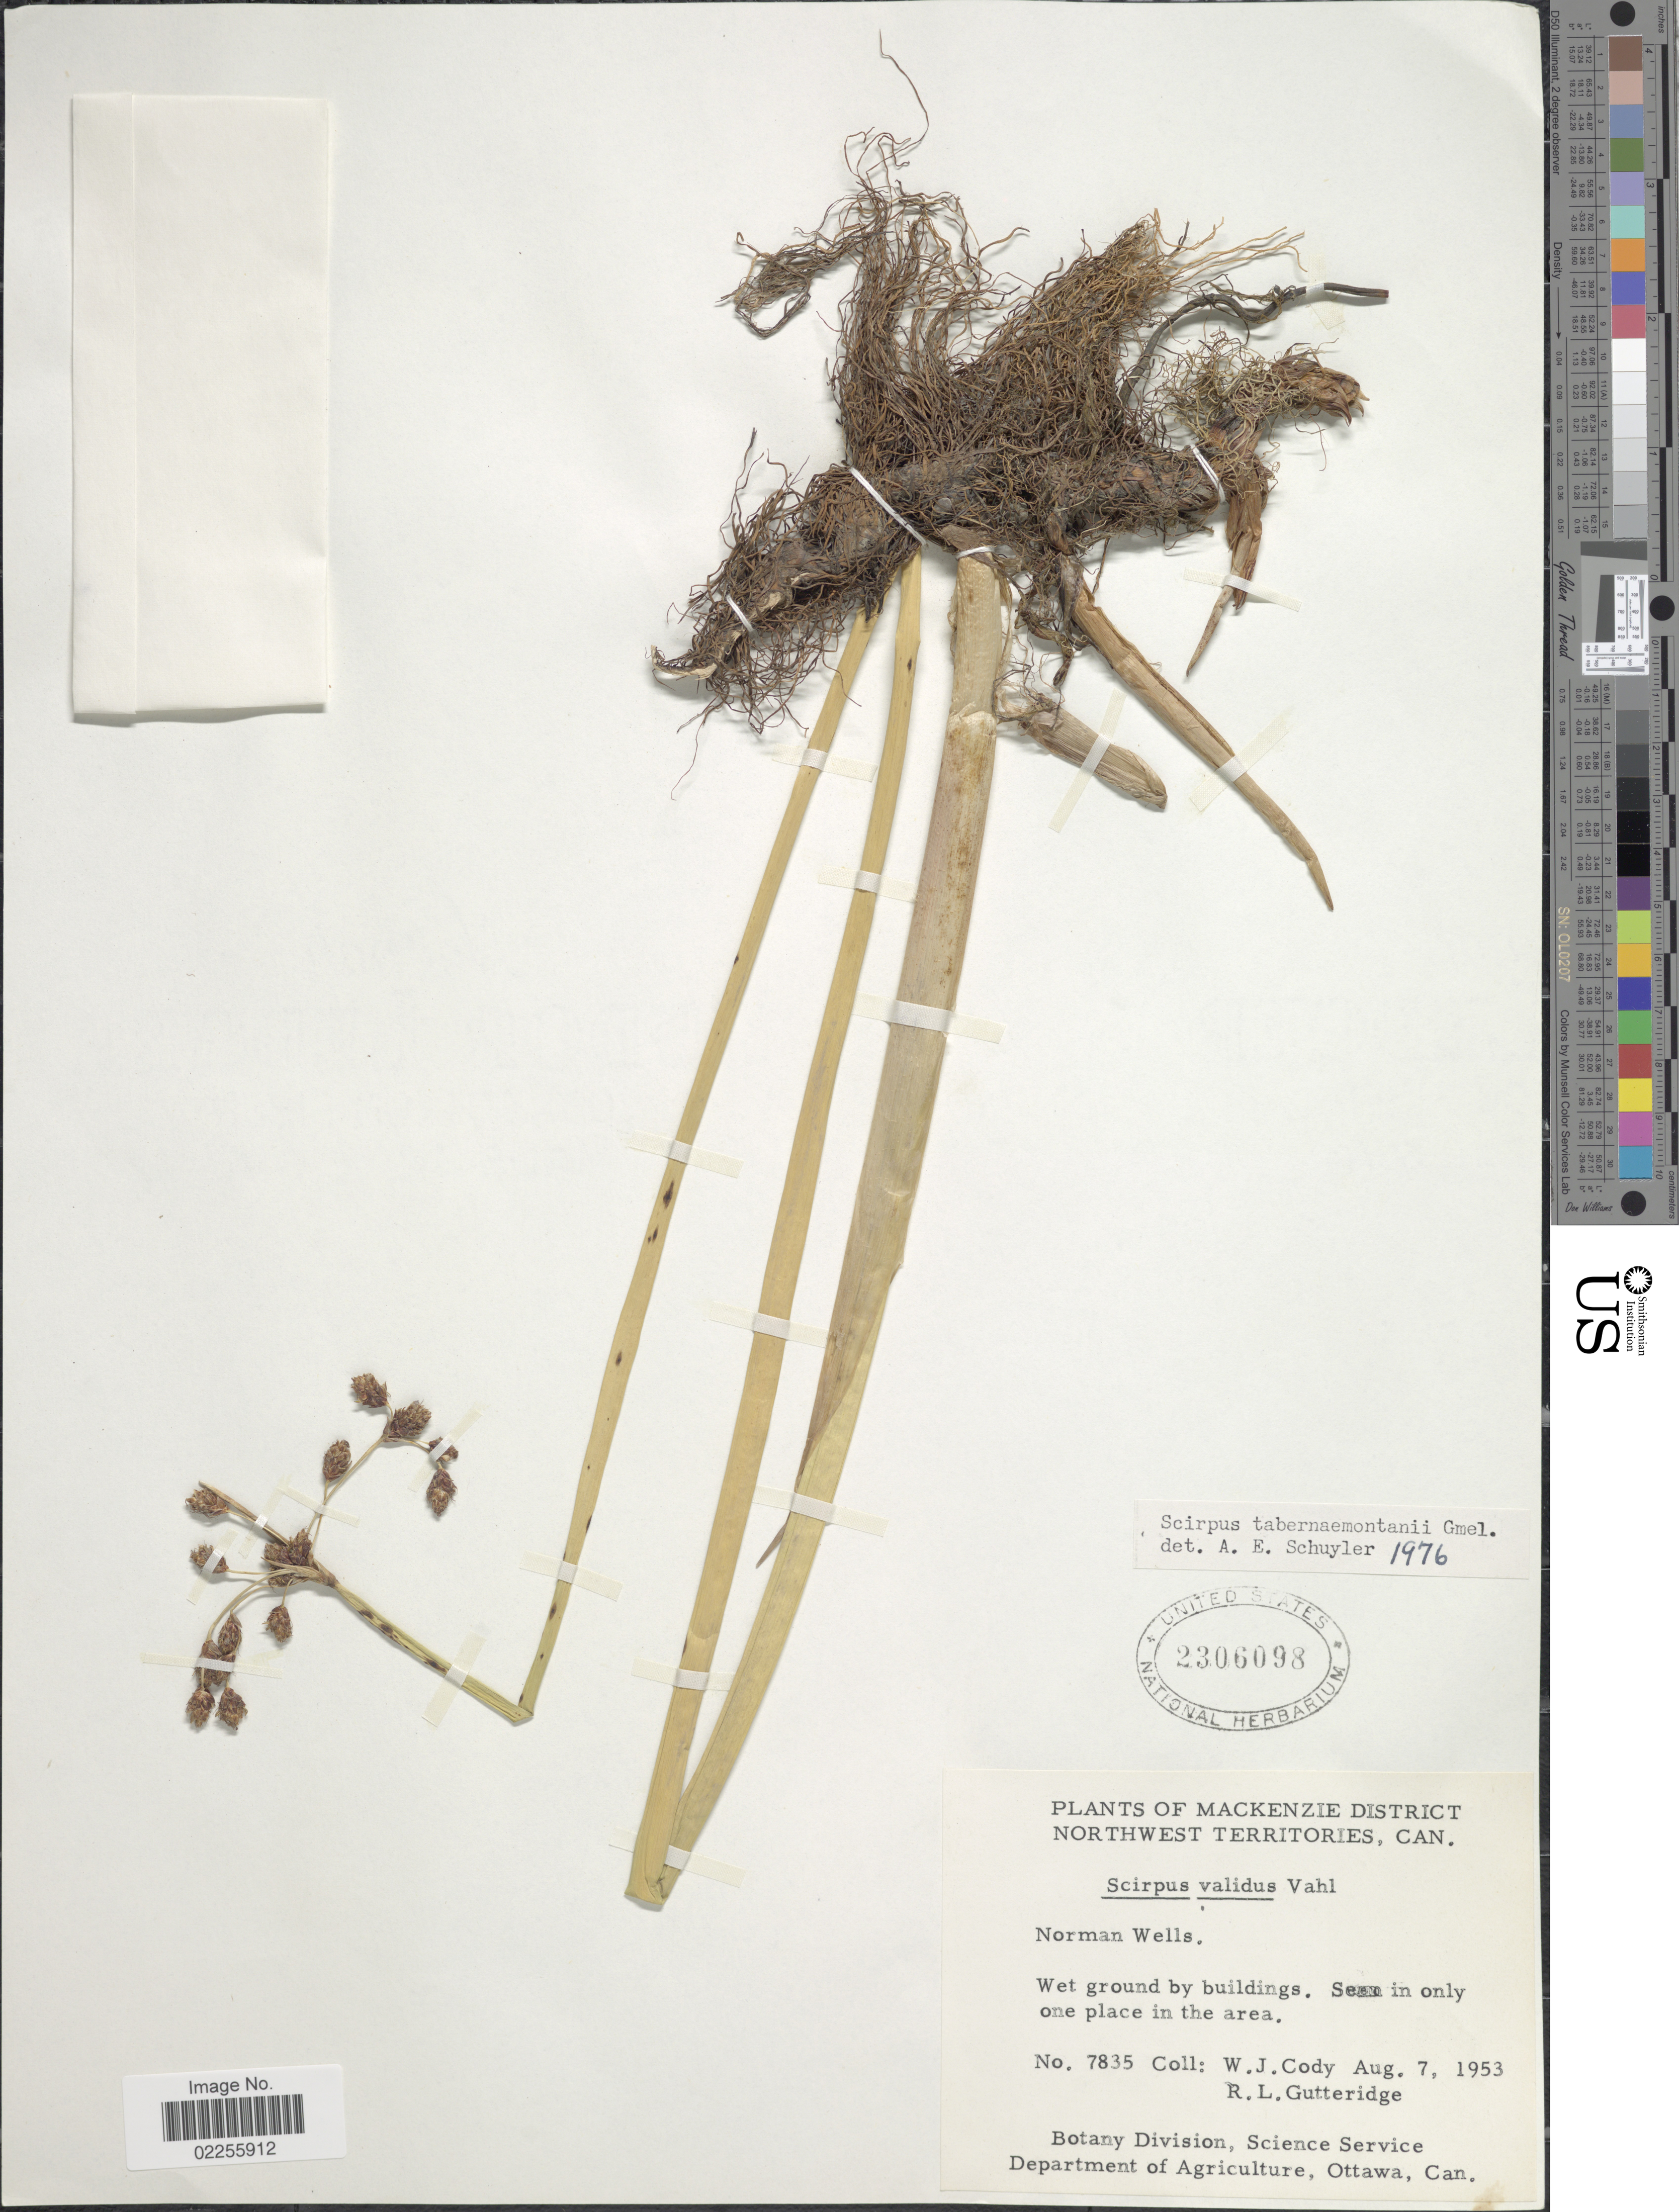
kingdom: Plantae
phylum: Tracheophyta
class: Liliopsida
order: Poales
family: Cyperaceae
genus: Schoenoplectus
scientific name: Schoenoplectus tabernaemontani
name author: (C.C. Gmel.) Palla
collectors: W. Cody & R. Gutteridge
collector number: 7835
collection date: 1953-08-07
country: Canada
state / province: Northwest Territories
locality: Mackenzie District, Norman Wells, wet ground by buildings.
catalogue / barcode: US 2306098